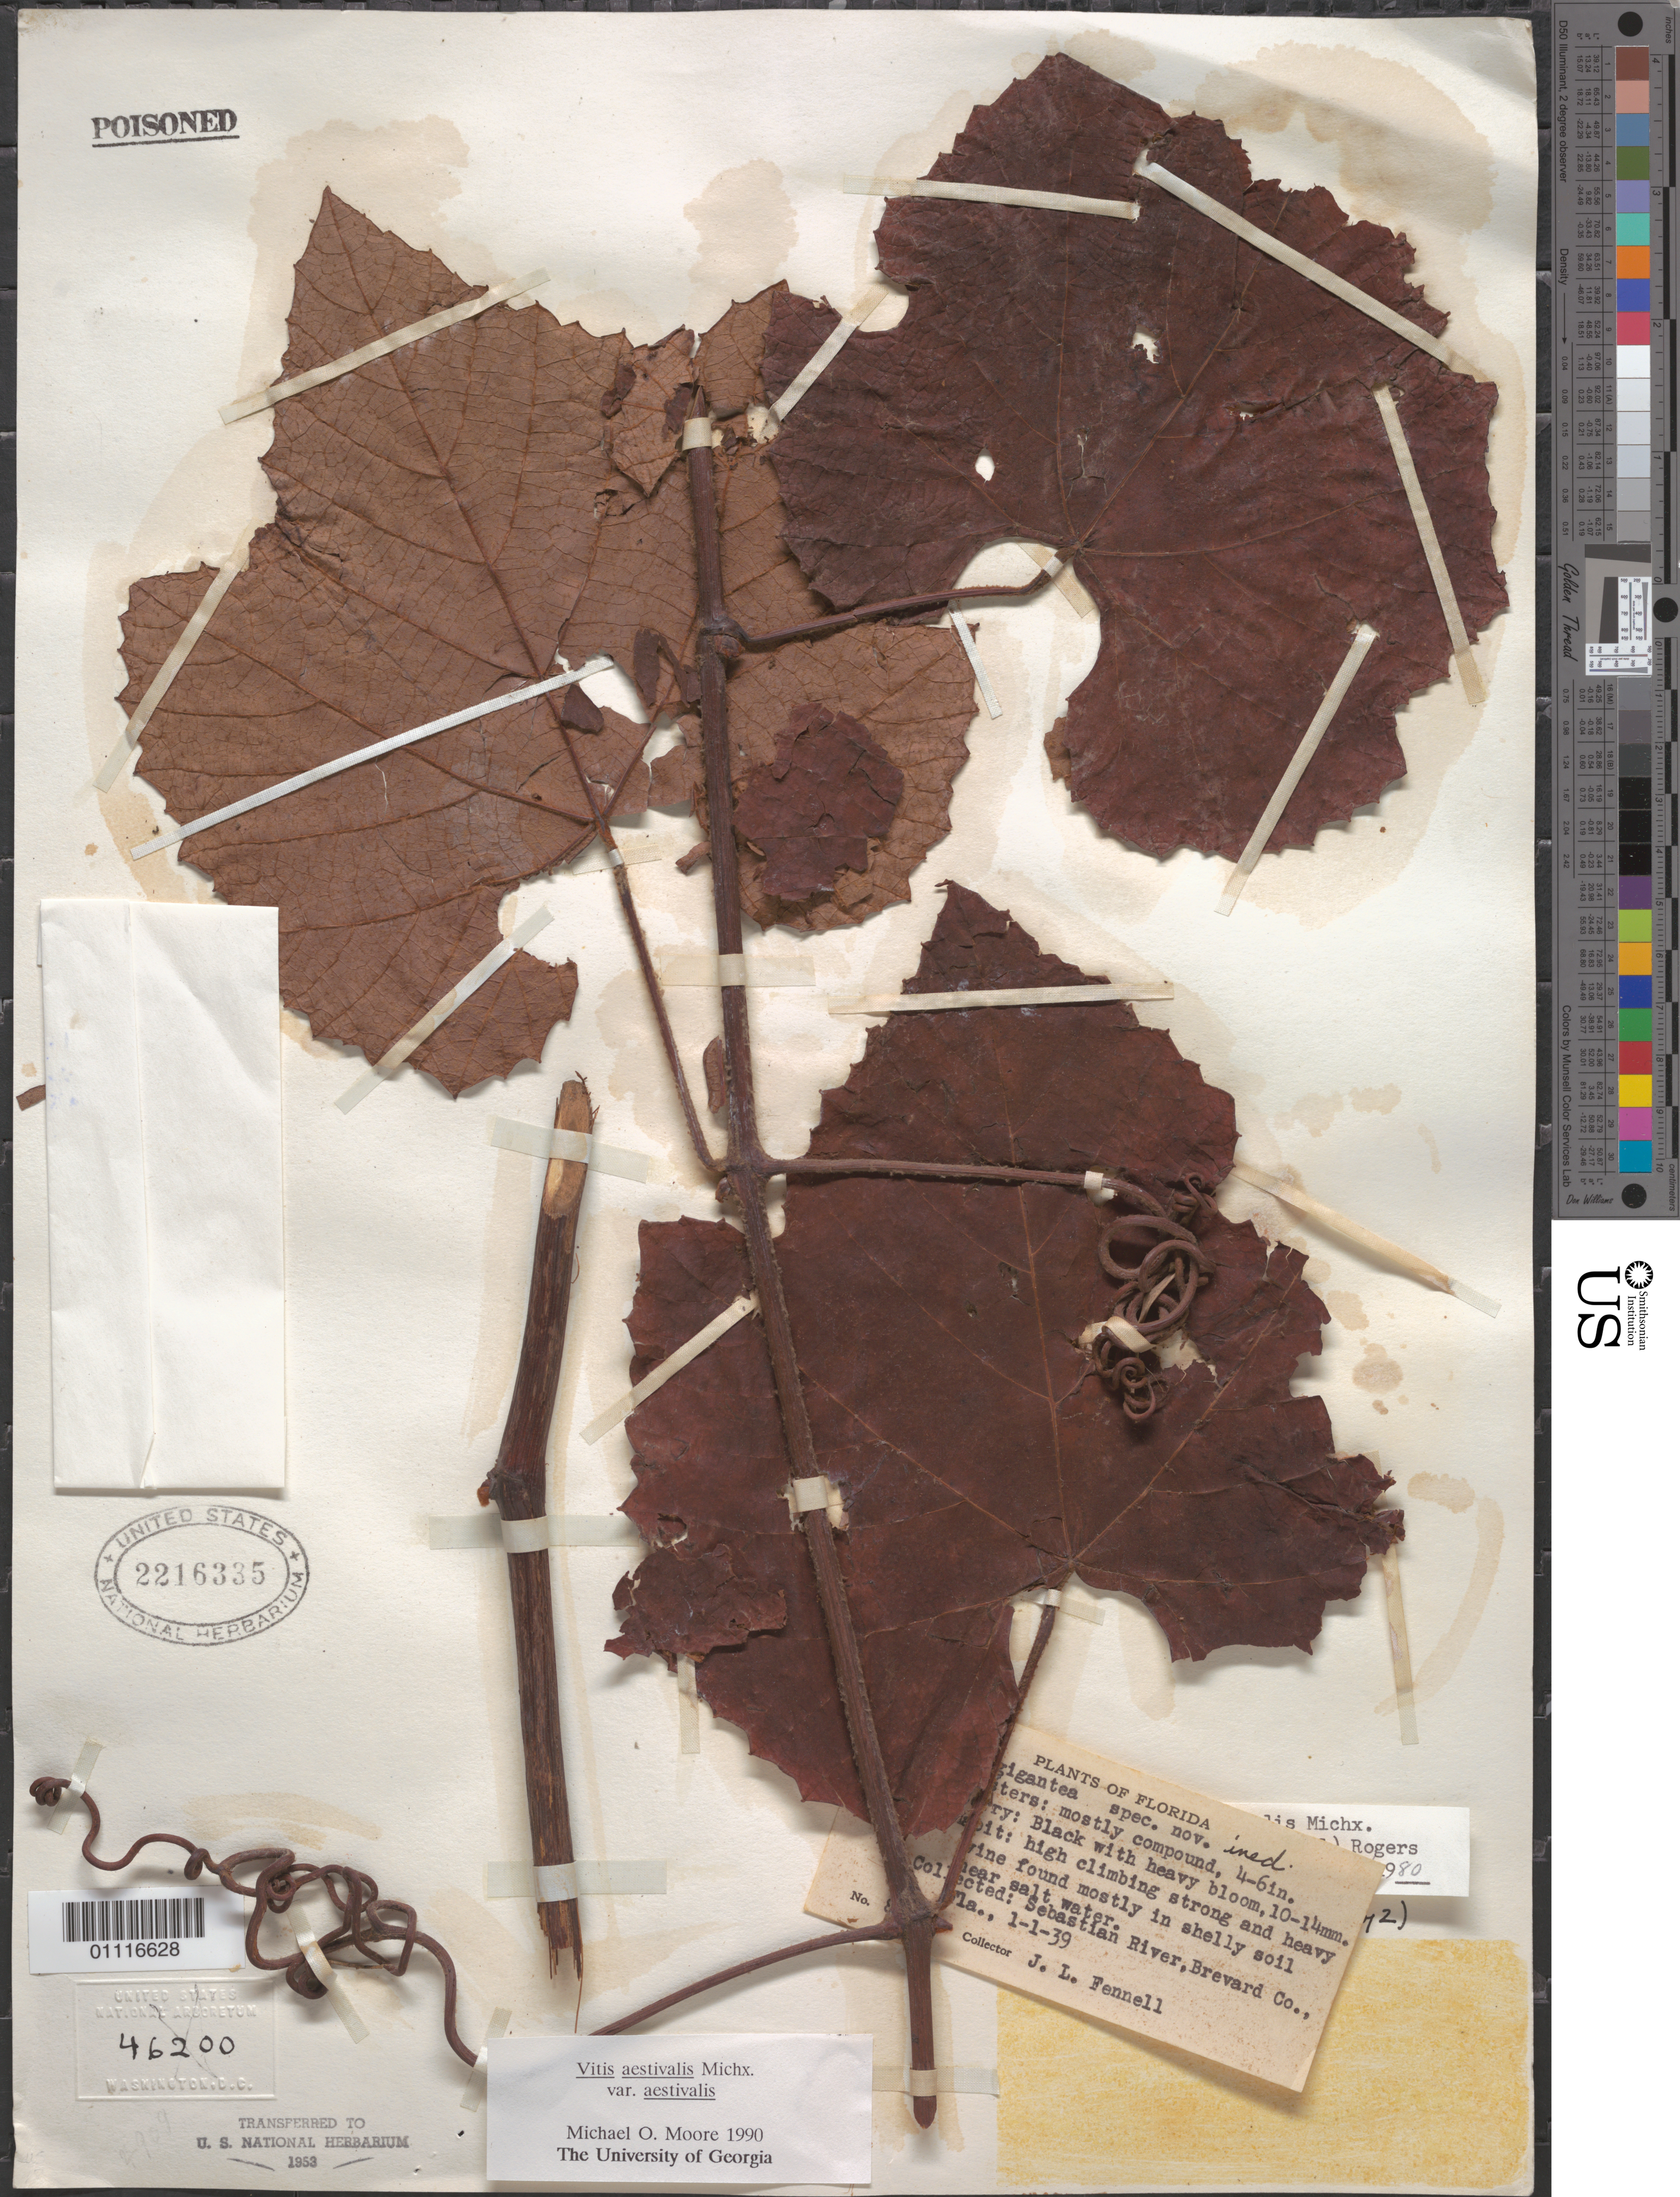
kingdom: Plantae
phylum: Tracheophyta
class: Magnoliopsida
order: Vitales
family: Vitaceae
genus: Vitis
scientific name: Vitis aestivalis var. aestivalis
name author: Michx.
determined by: Moore, M. O.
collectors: J. L. Fennell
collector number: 837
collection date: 1839-01-01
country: United States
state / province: Florida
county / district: Brevard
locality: Sebastian River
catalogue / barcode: US 2216335